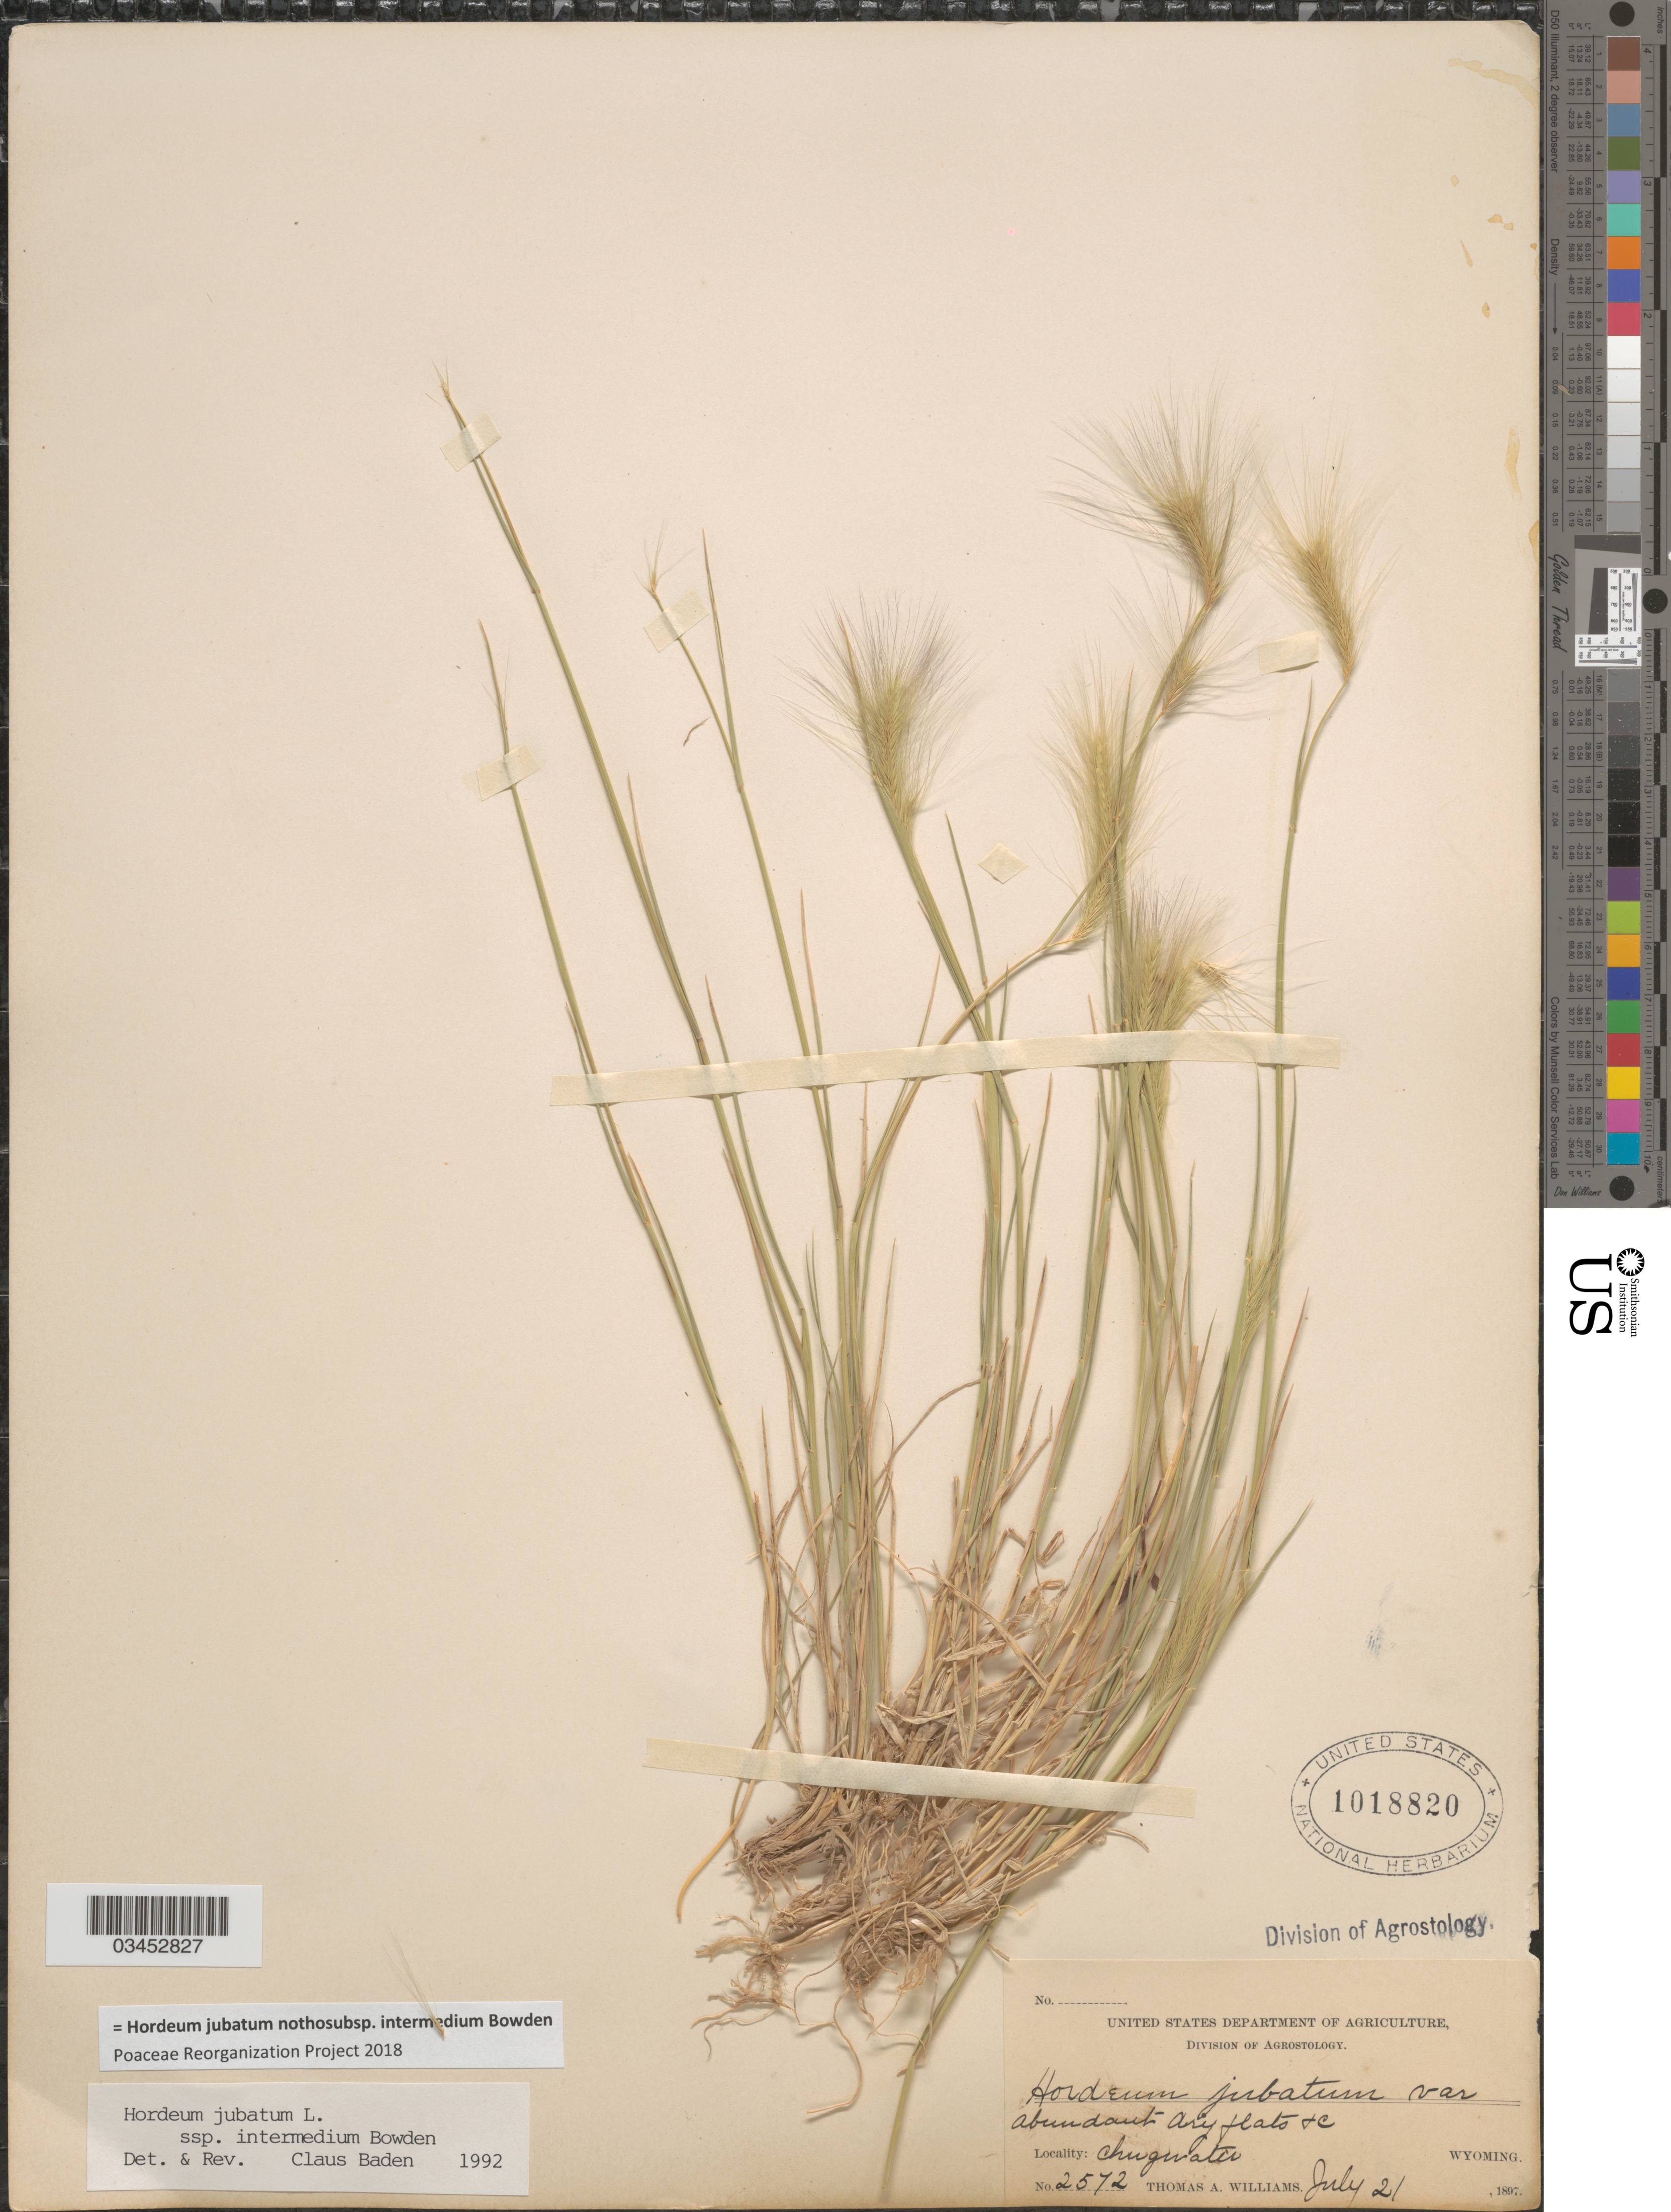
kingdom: Plantae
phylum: Tracheophyta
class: Liliopsida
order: Poales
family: Poaceae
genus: Hordeum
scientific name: Hordeum jubatum nothosubsp. intermedium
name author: Bowden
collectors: T. A. Williams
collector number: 2572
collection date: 1897-07-21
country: United States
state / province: Wyoming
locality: Chugwater.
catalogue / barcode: US 1018820